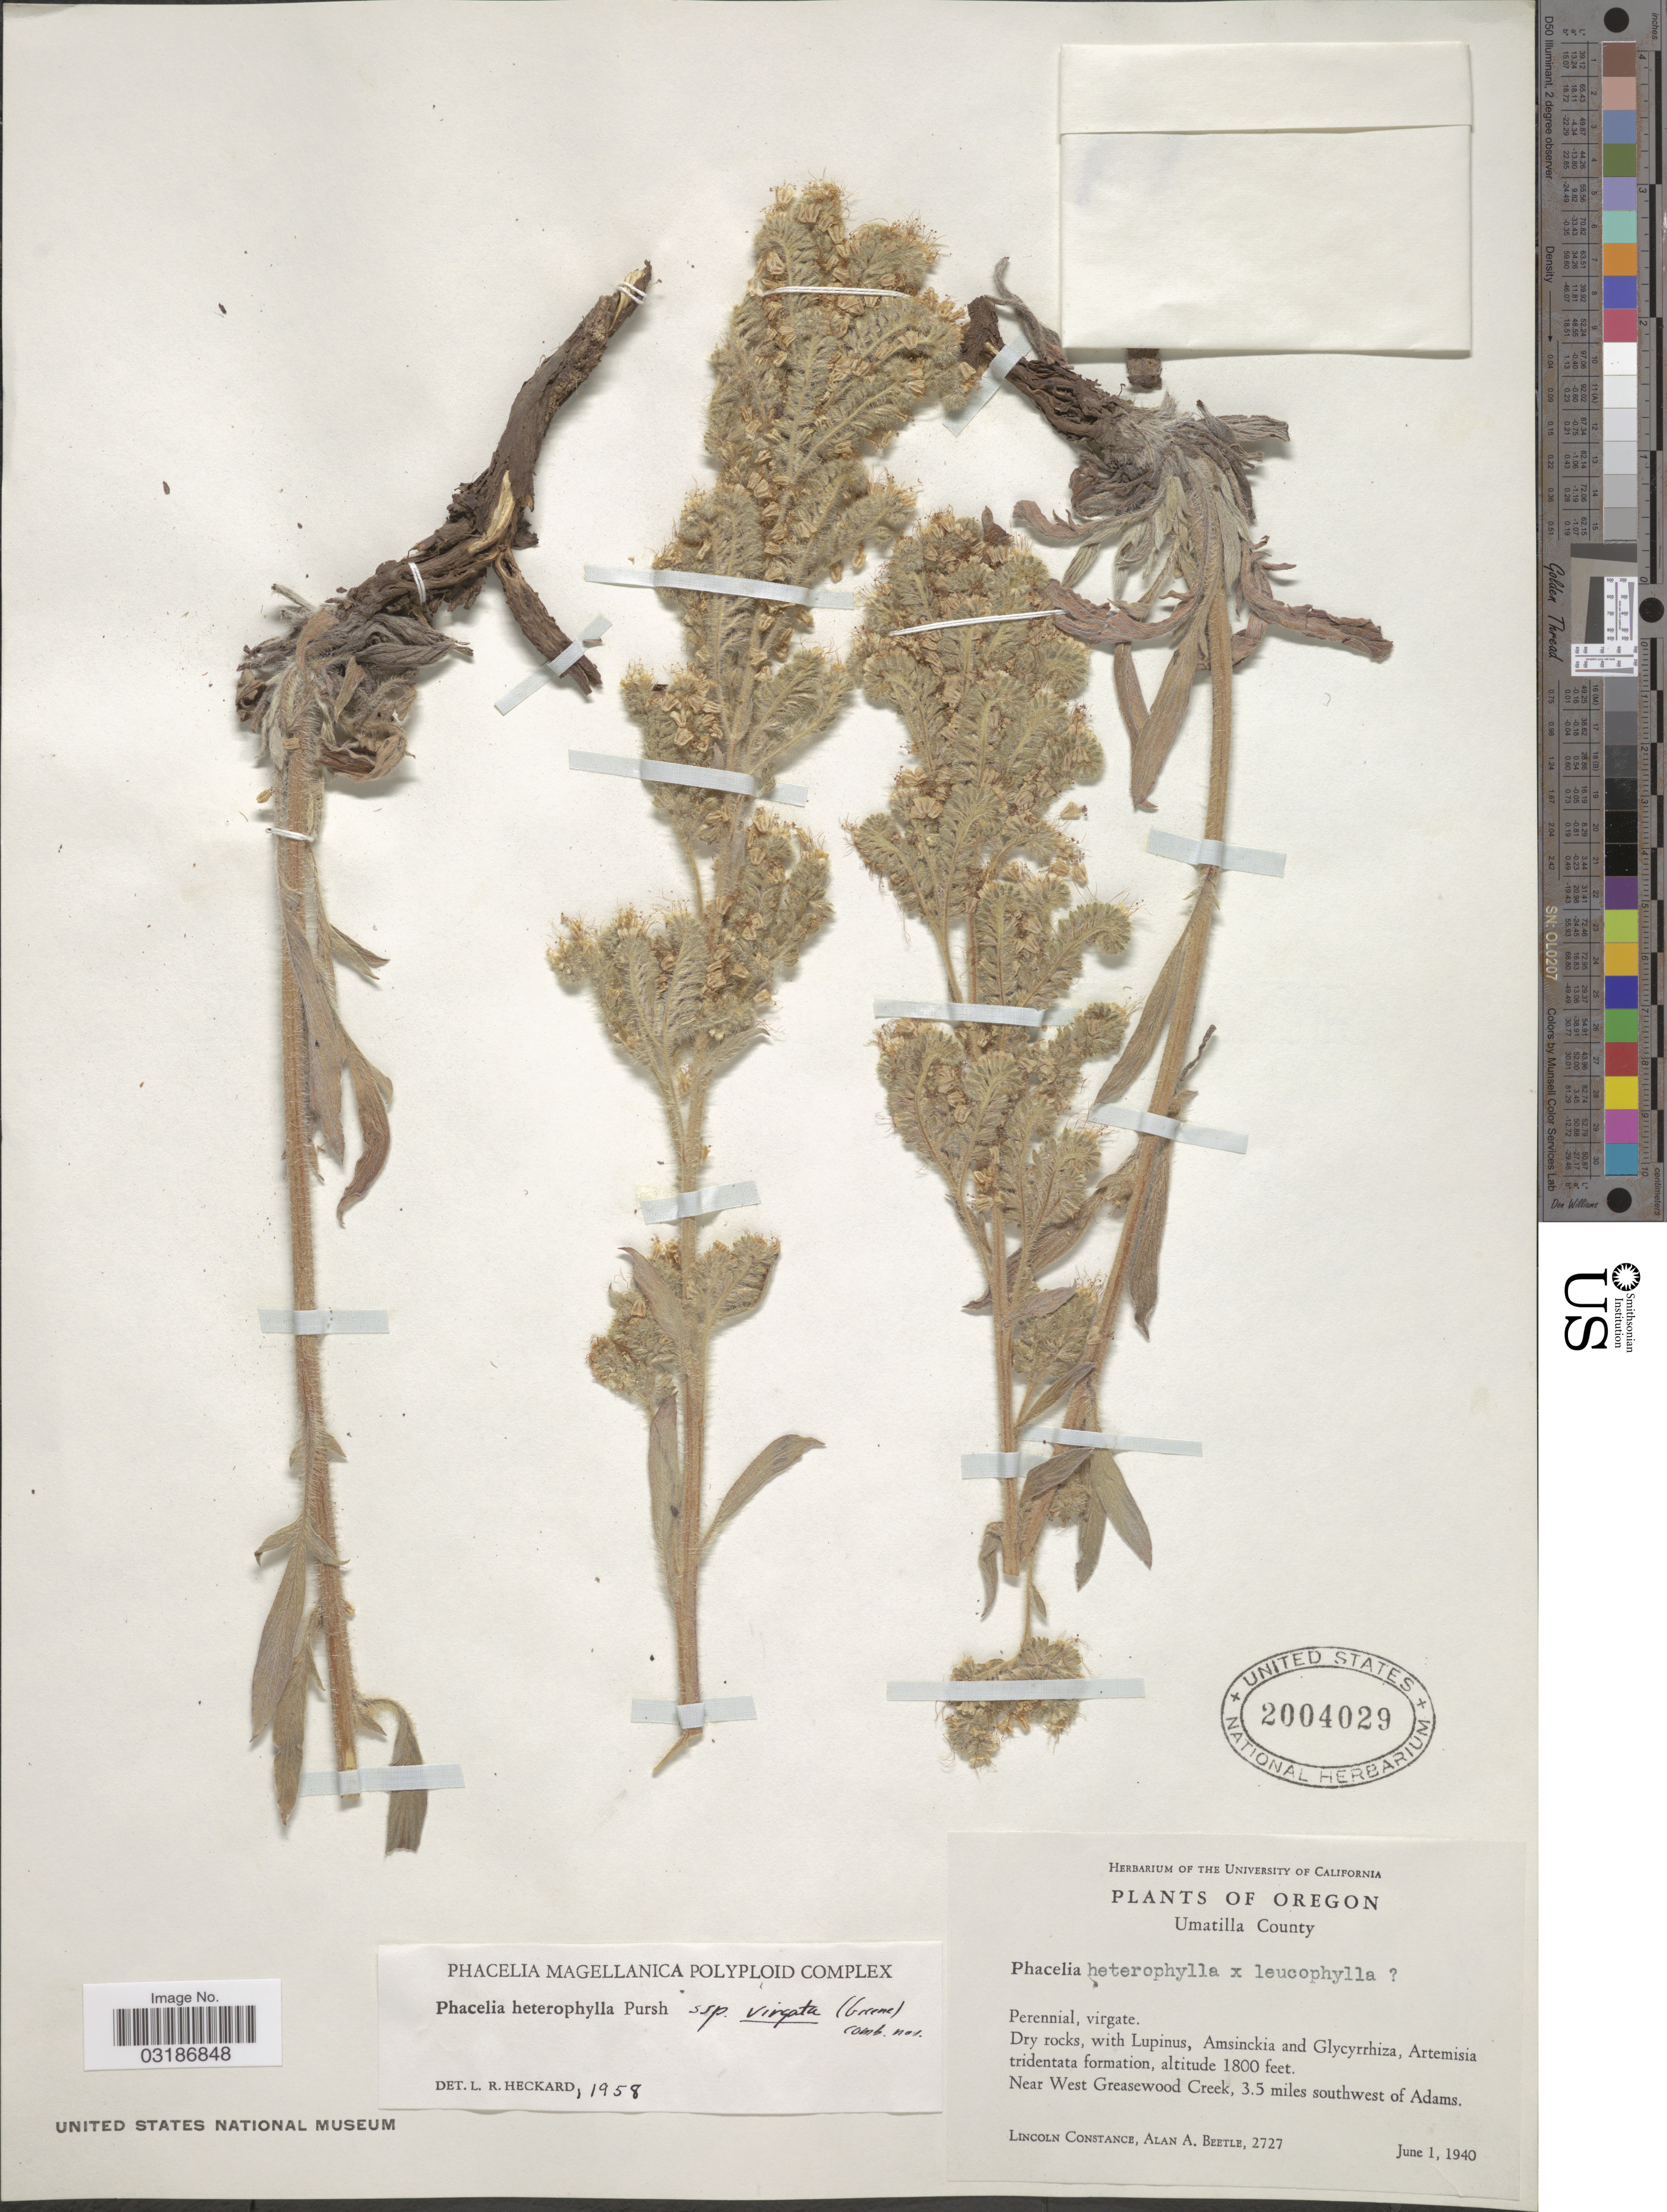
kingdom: Plantae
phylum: Tracheophyta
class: Magnoliopsida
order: Boraginales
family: Hydrophyllaceae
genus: Phacelia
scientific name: Phacelia heterophylla subsp. virgata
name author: (Greene) Heckard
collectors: L. Constance & A. A. Beetle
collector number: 2727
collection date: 1940-06-01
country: United States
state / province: Oregon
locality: Umatilla County. Near West Greasewood Creek, 3.5 miles southwest of Adams.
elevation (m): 549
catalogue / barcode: US 2004029